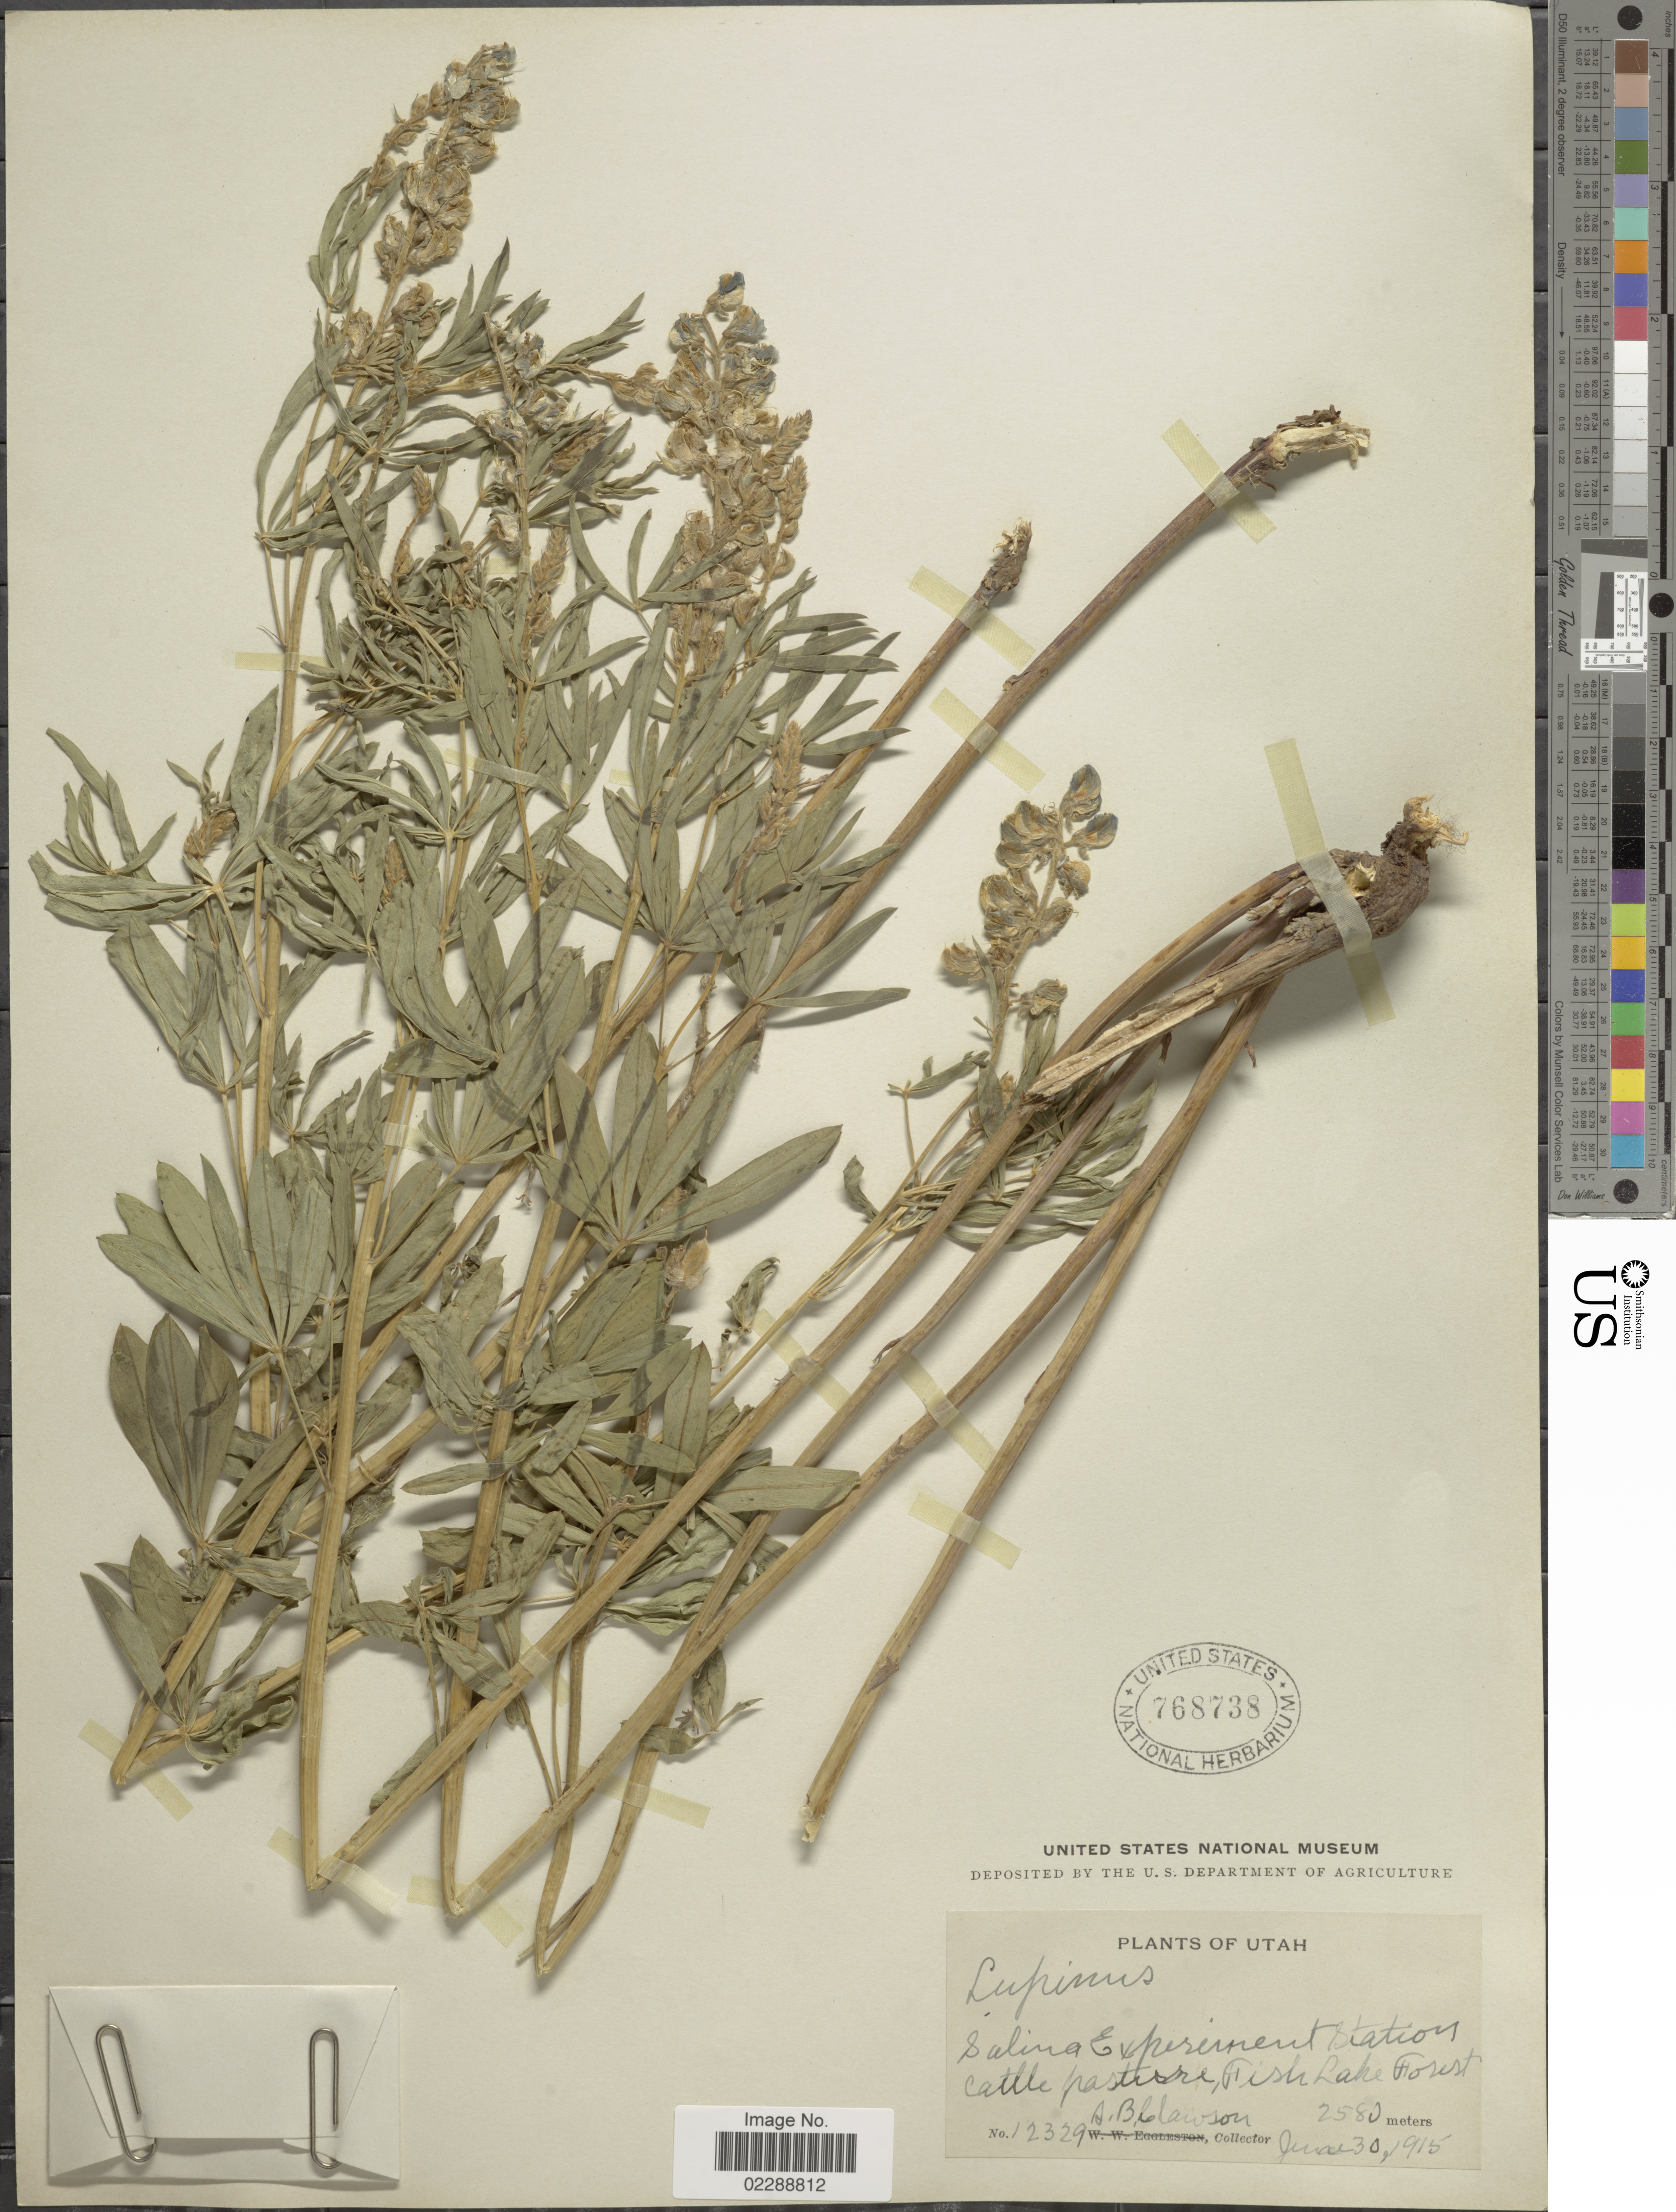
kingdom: Plantae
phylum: Tracheophyta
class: Magnoliopsida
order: Fabales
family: Fabaceae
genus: Lupinus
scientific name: Lupinus sp.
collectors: A. Clawson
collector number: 12329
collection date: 1915-06-30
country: United States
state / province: Utah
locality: Salina Experiment Station, Fish Lake Forest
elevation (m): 2580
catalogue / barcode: US 768738